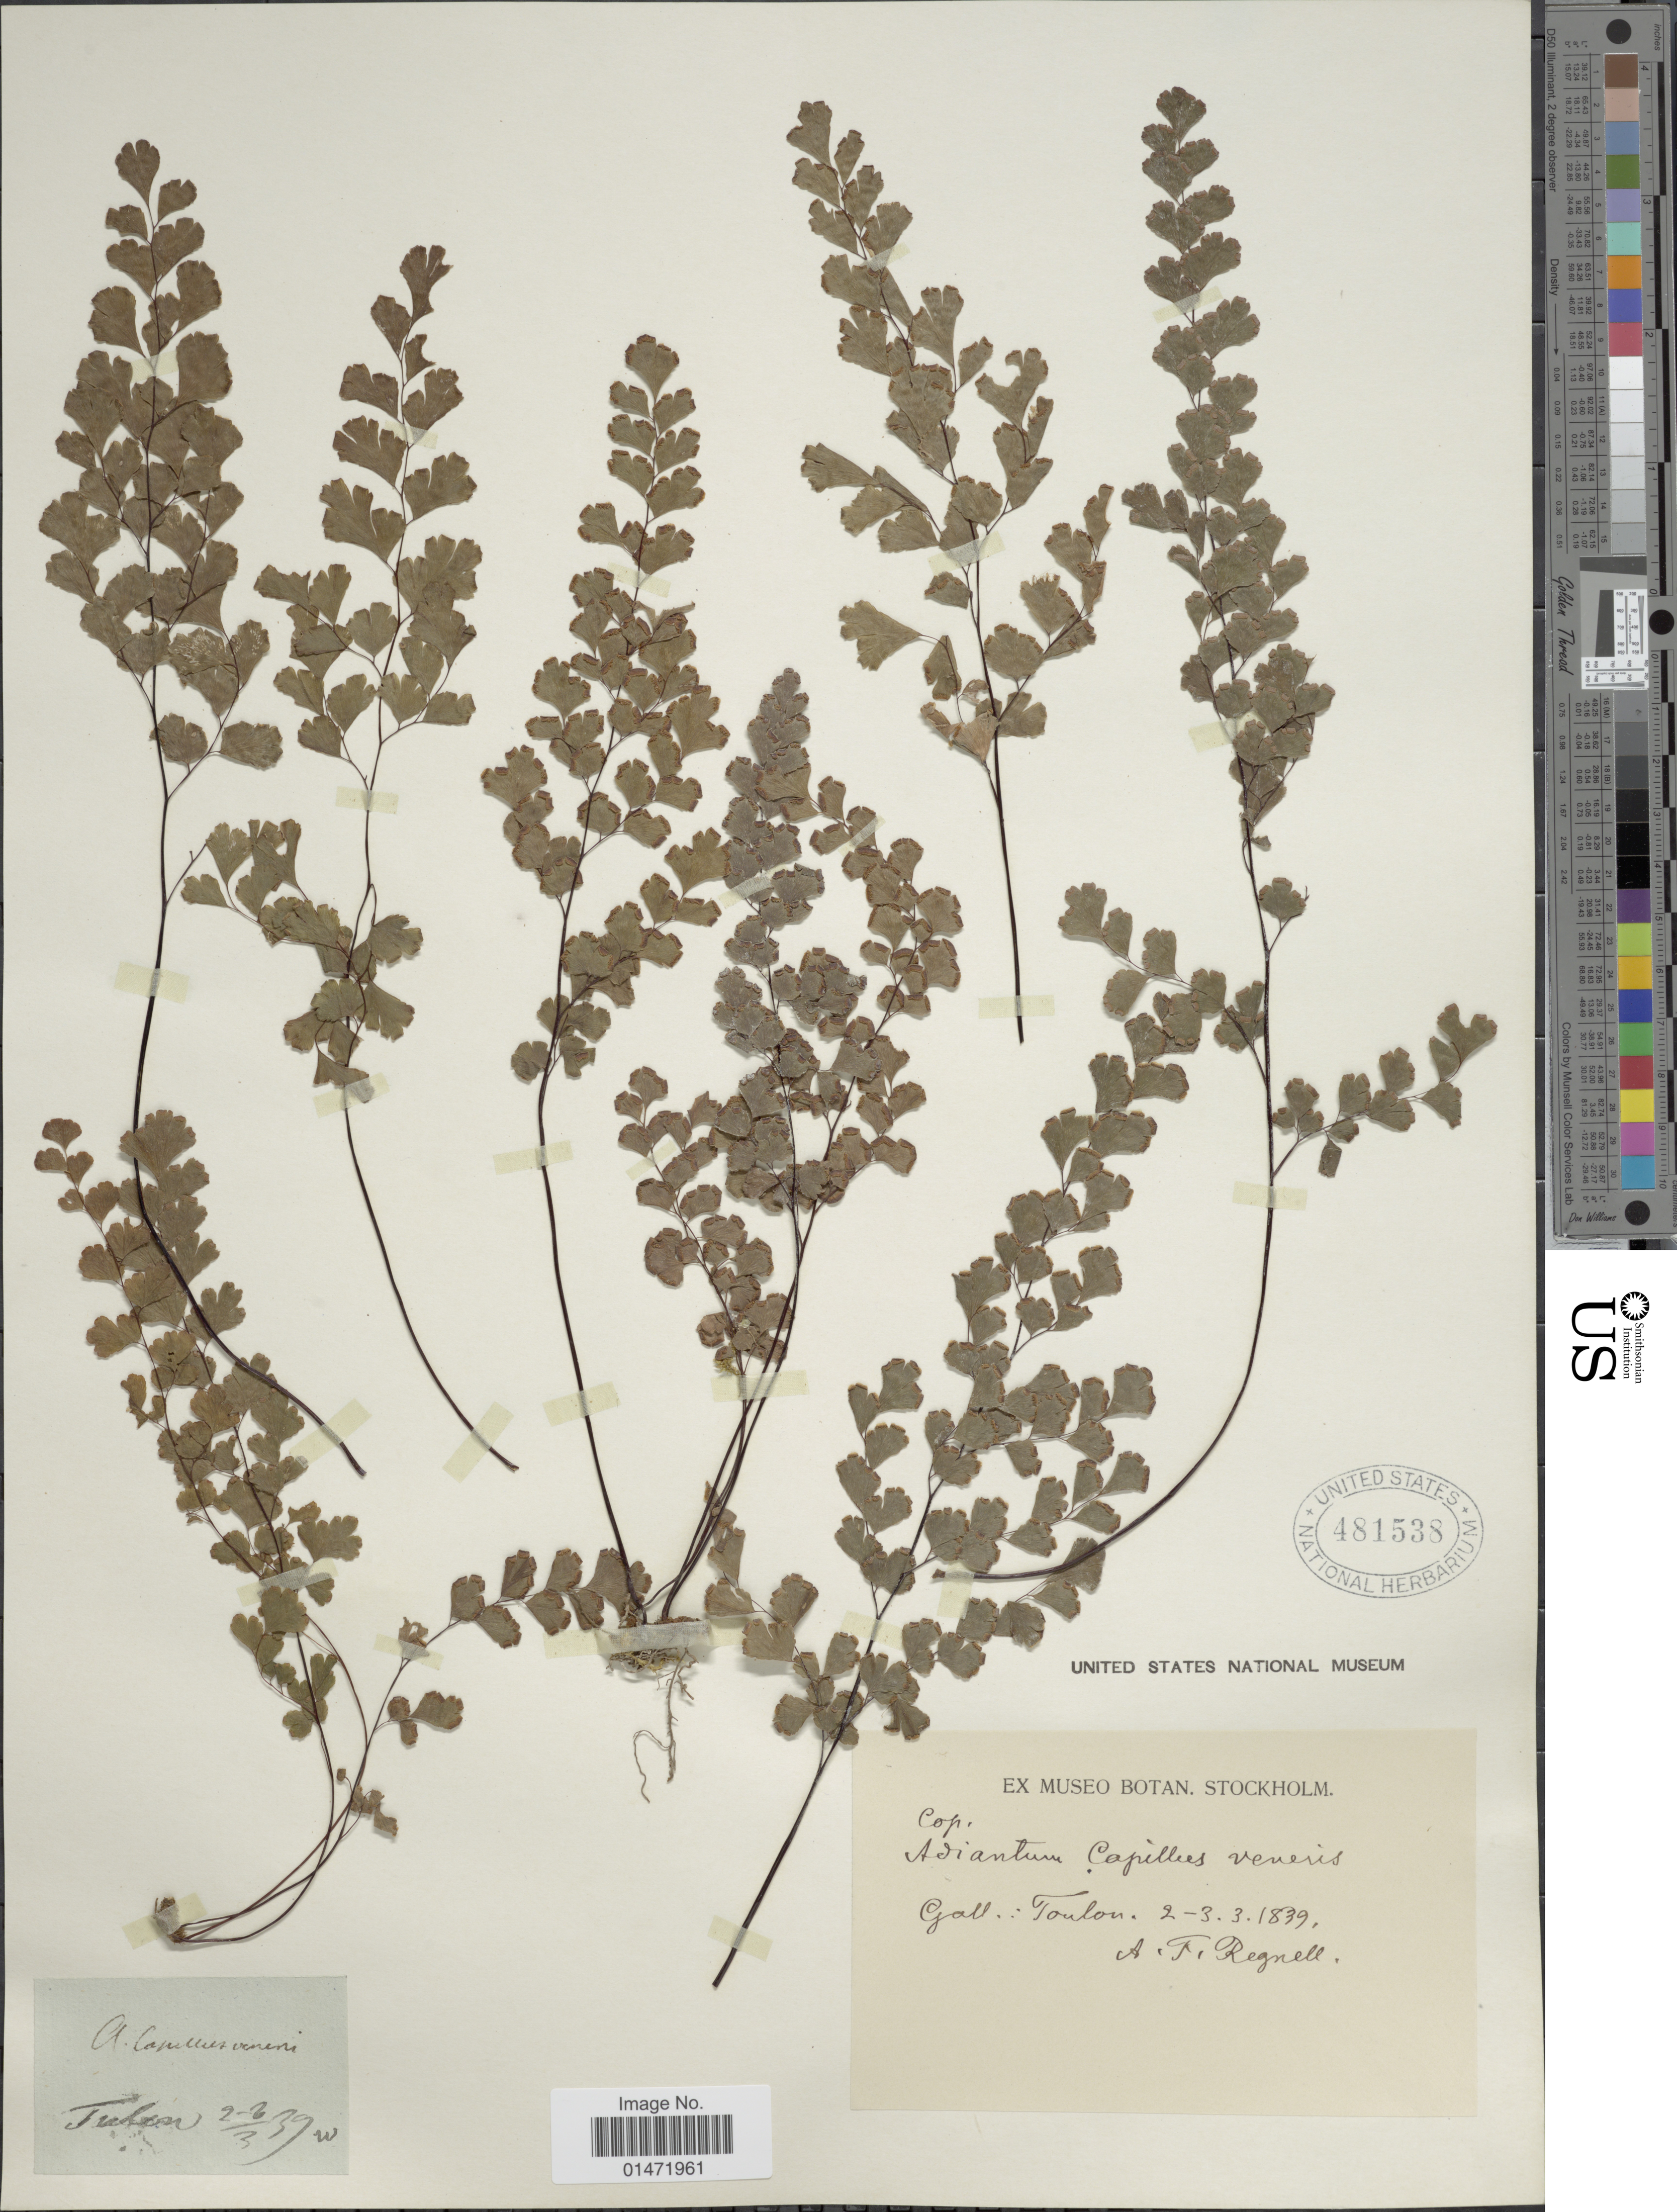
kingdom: Plantae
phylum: Tracheophyta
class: Polypodiopsida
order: Polypodiales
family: Pteridaceae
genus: Adiantum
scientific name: Adiantum capillus-veneris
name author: L.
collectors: A. Regnell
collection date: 1839-03-02/1839-03-03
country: France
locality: Gall.: Toulon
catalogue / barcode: US 481538